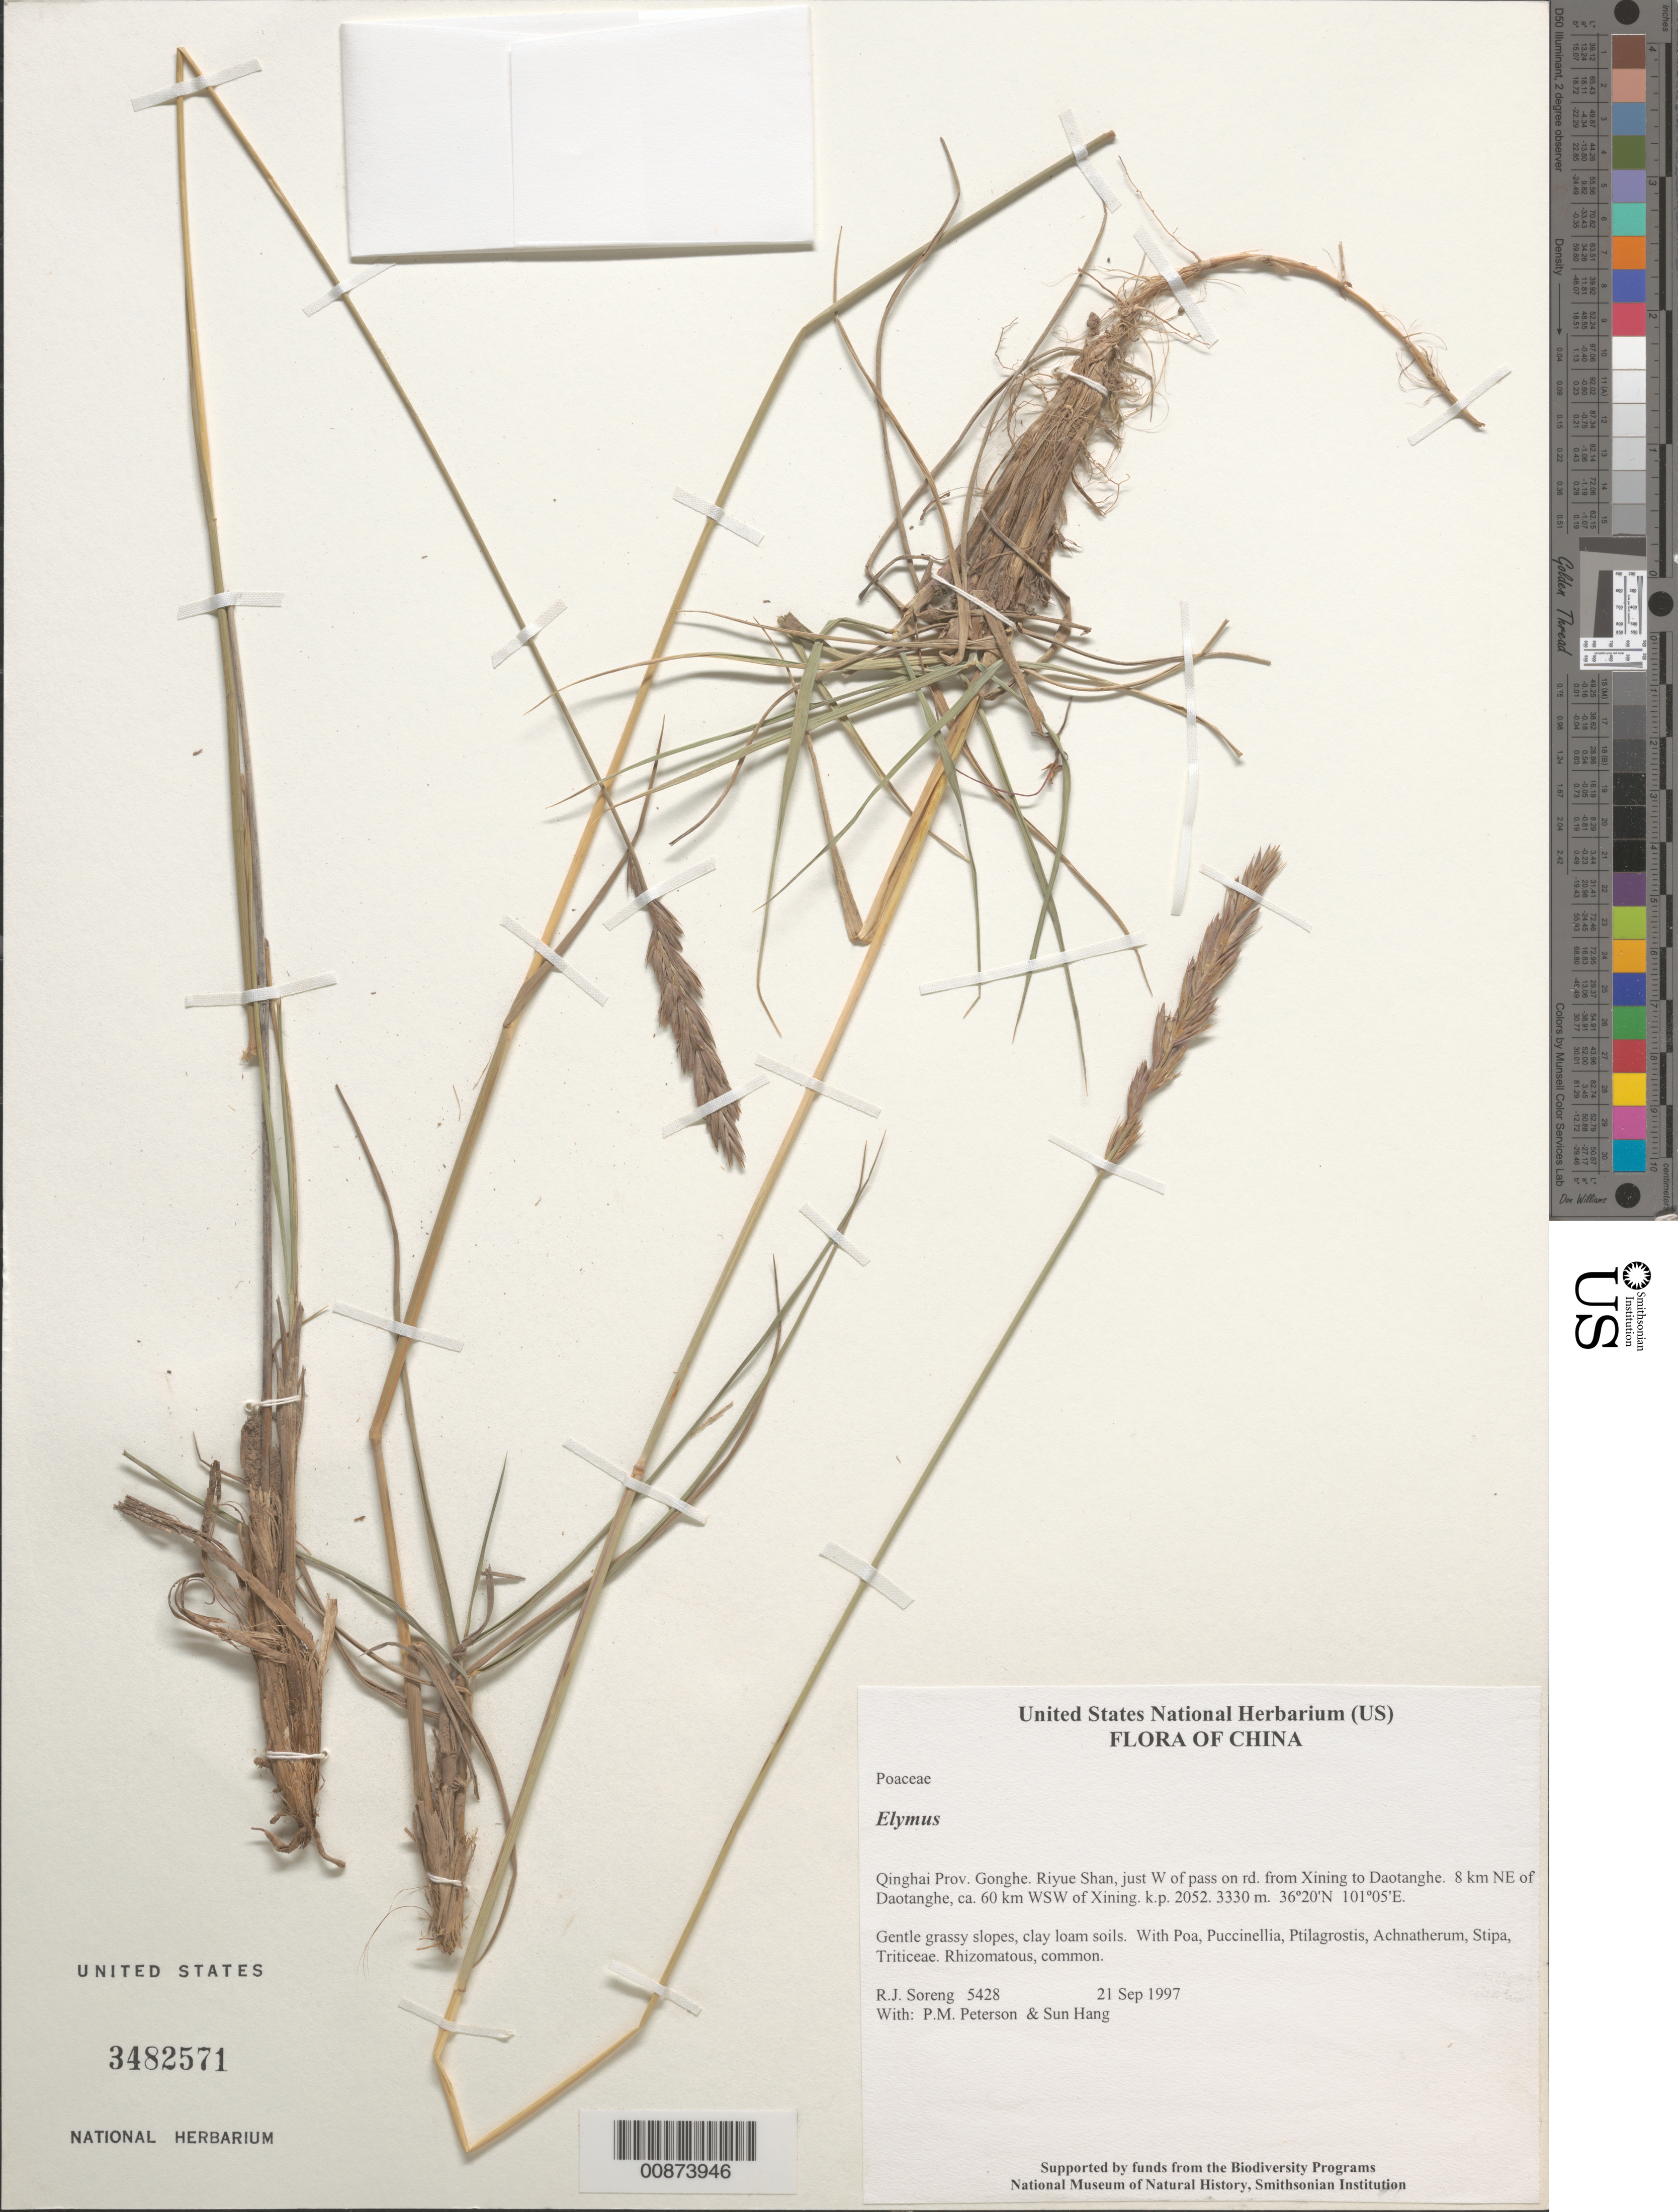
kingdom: Plantae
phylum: Tracheophyta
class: Liliopsida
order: Poales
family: Poaceae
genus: Elymus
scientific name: Elymus sp.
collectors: R. J. Soreng, P. M. Peterson & Sun Hang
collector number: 5428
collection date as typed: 21 Sep 1997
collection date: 1997-09-21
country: China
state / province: Qinghai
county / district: Gonghe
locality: Riyue Shan, just W of pass on rd. from Xining to Daotanghe. 8 km NE of Daotanghe, ca. 60 km WSW of Xining. k.p. 2052.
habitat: Gentle grassy slopes, clay loam soils. With Poa, Puccinellia, Ptilagrostis, Achnatherum, Stipa, Triticeae.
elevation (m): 3330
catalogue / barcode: US 3482571